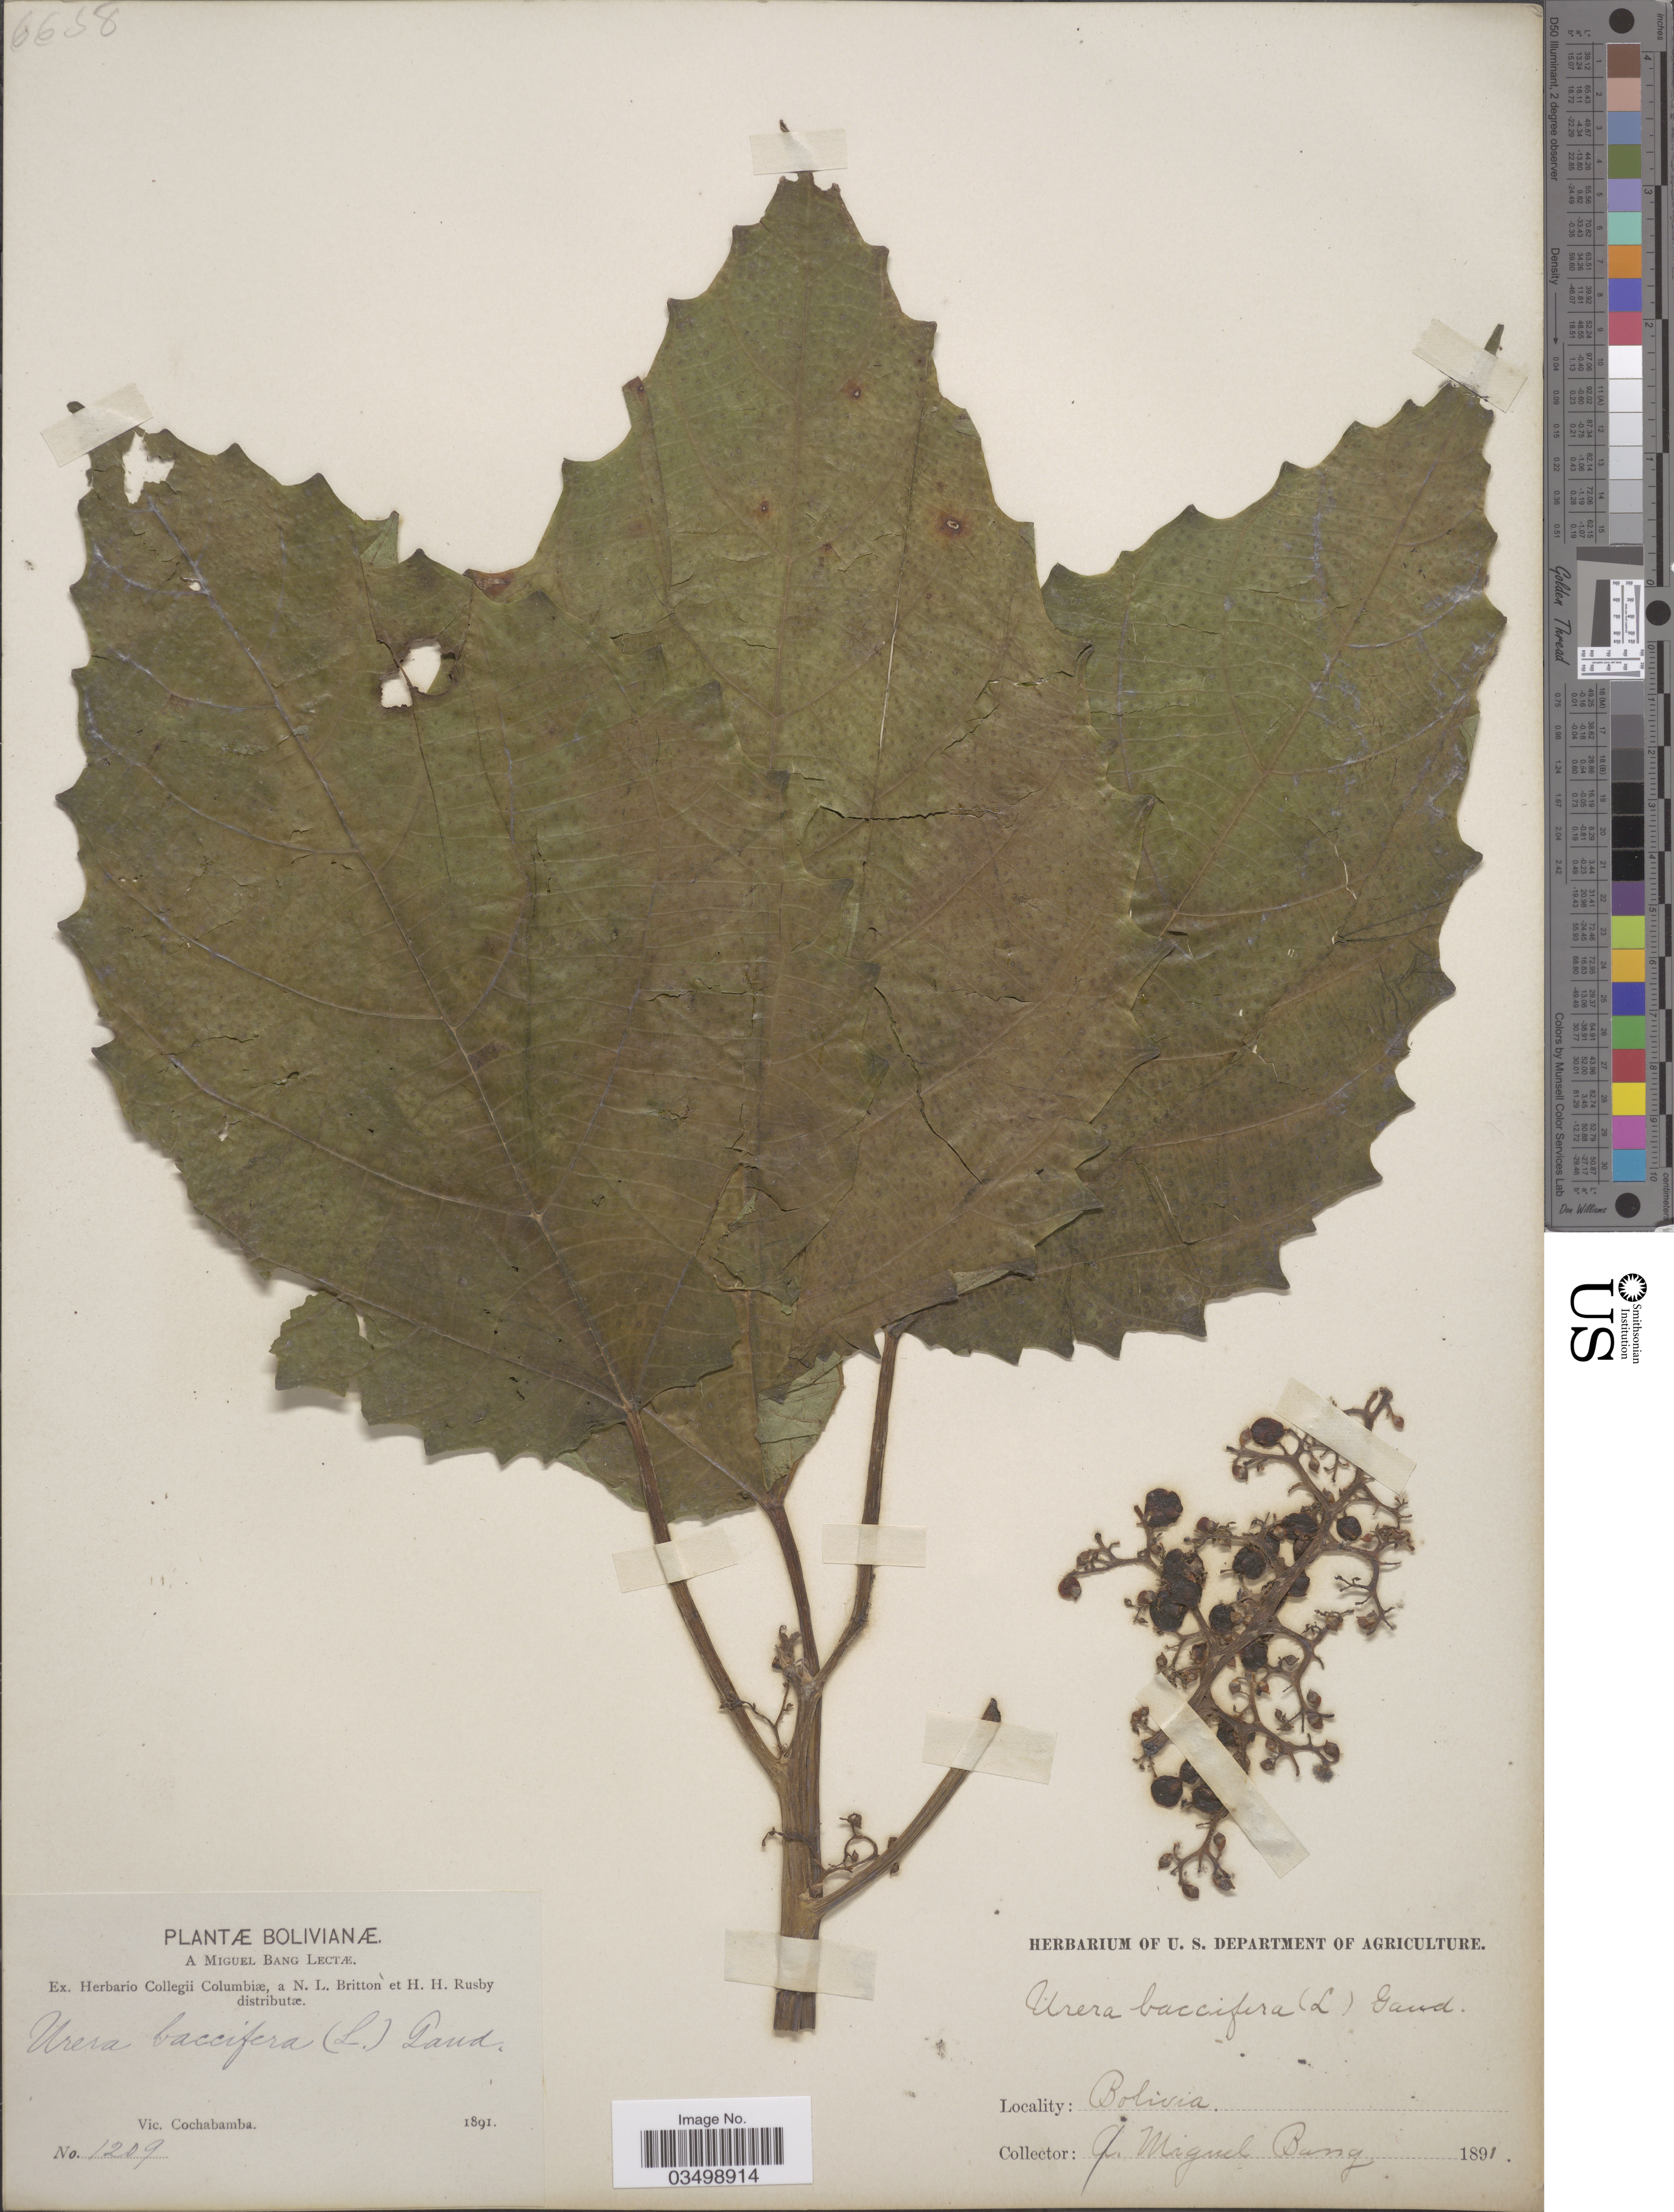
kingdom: Plantae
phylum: Tracheophyta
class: Magnoliopsida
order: Rosales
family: Urticaceae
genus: Urera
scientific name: Urera baccifera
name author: (L.) Gaudich. ex Wedd.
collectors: M. Bang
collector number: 1209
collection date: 1891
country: Bolivia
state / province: Cochabamba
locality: Vic. Cochabamba.